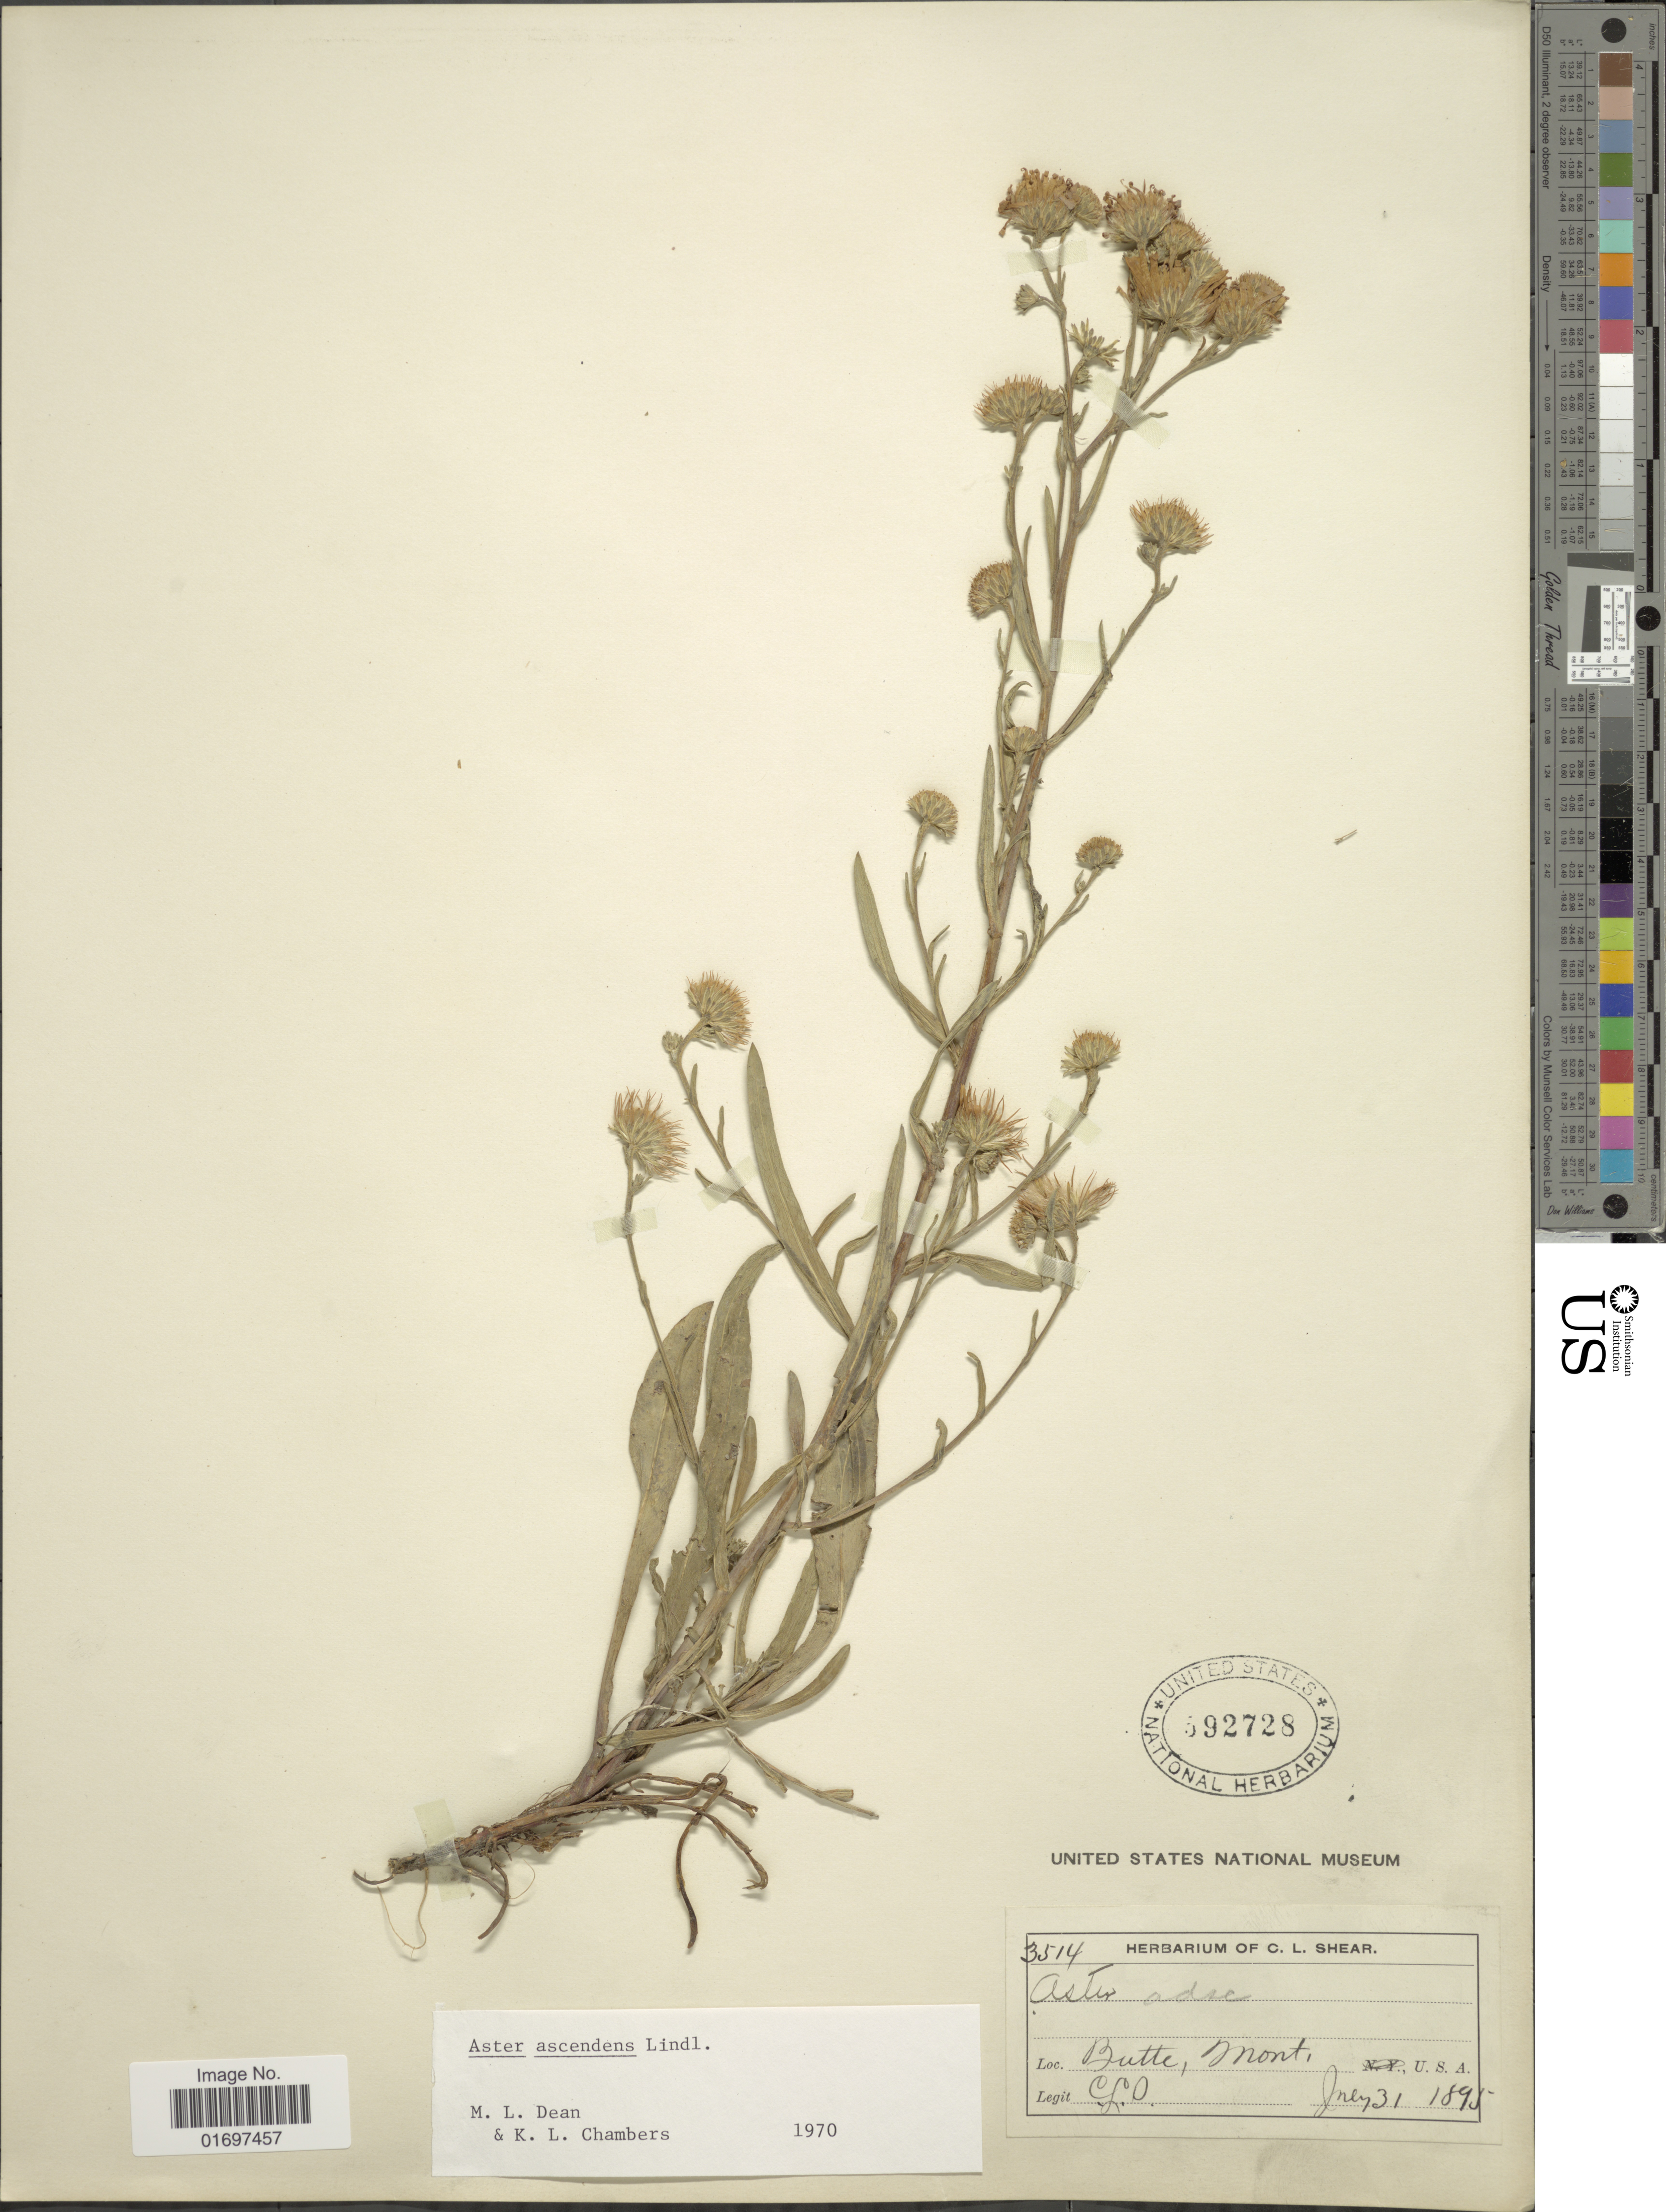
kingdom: Plantae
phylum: Tracheophyta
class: Magnoliopsida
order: Asterales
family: Asteraceae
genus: Symphyotrichum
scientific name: Symphyotrichum ascendens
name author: (Lindl.) G.L. Nesom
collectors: C. L. Shear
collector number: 3514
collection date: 1895-07-31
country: United States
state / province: Montana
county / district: Silver Bow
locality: Butte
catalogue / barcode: US 592728